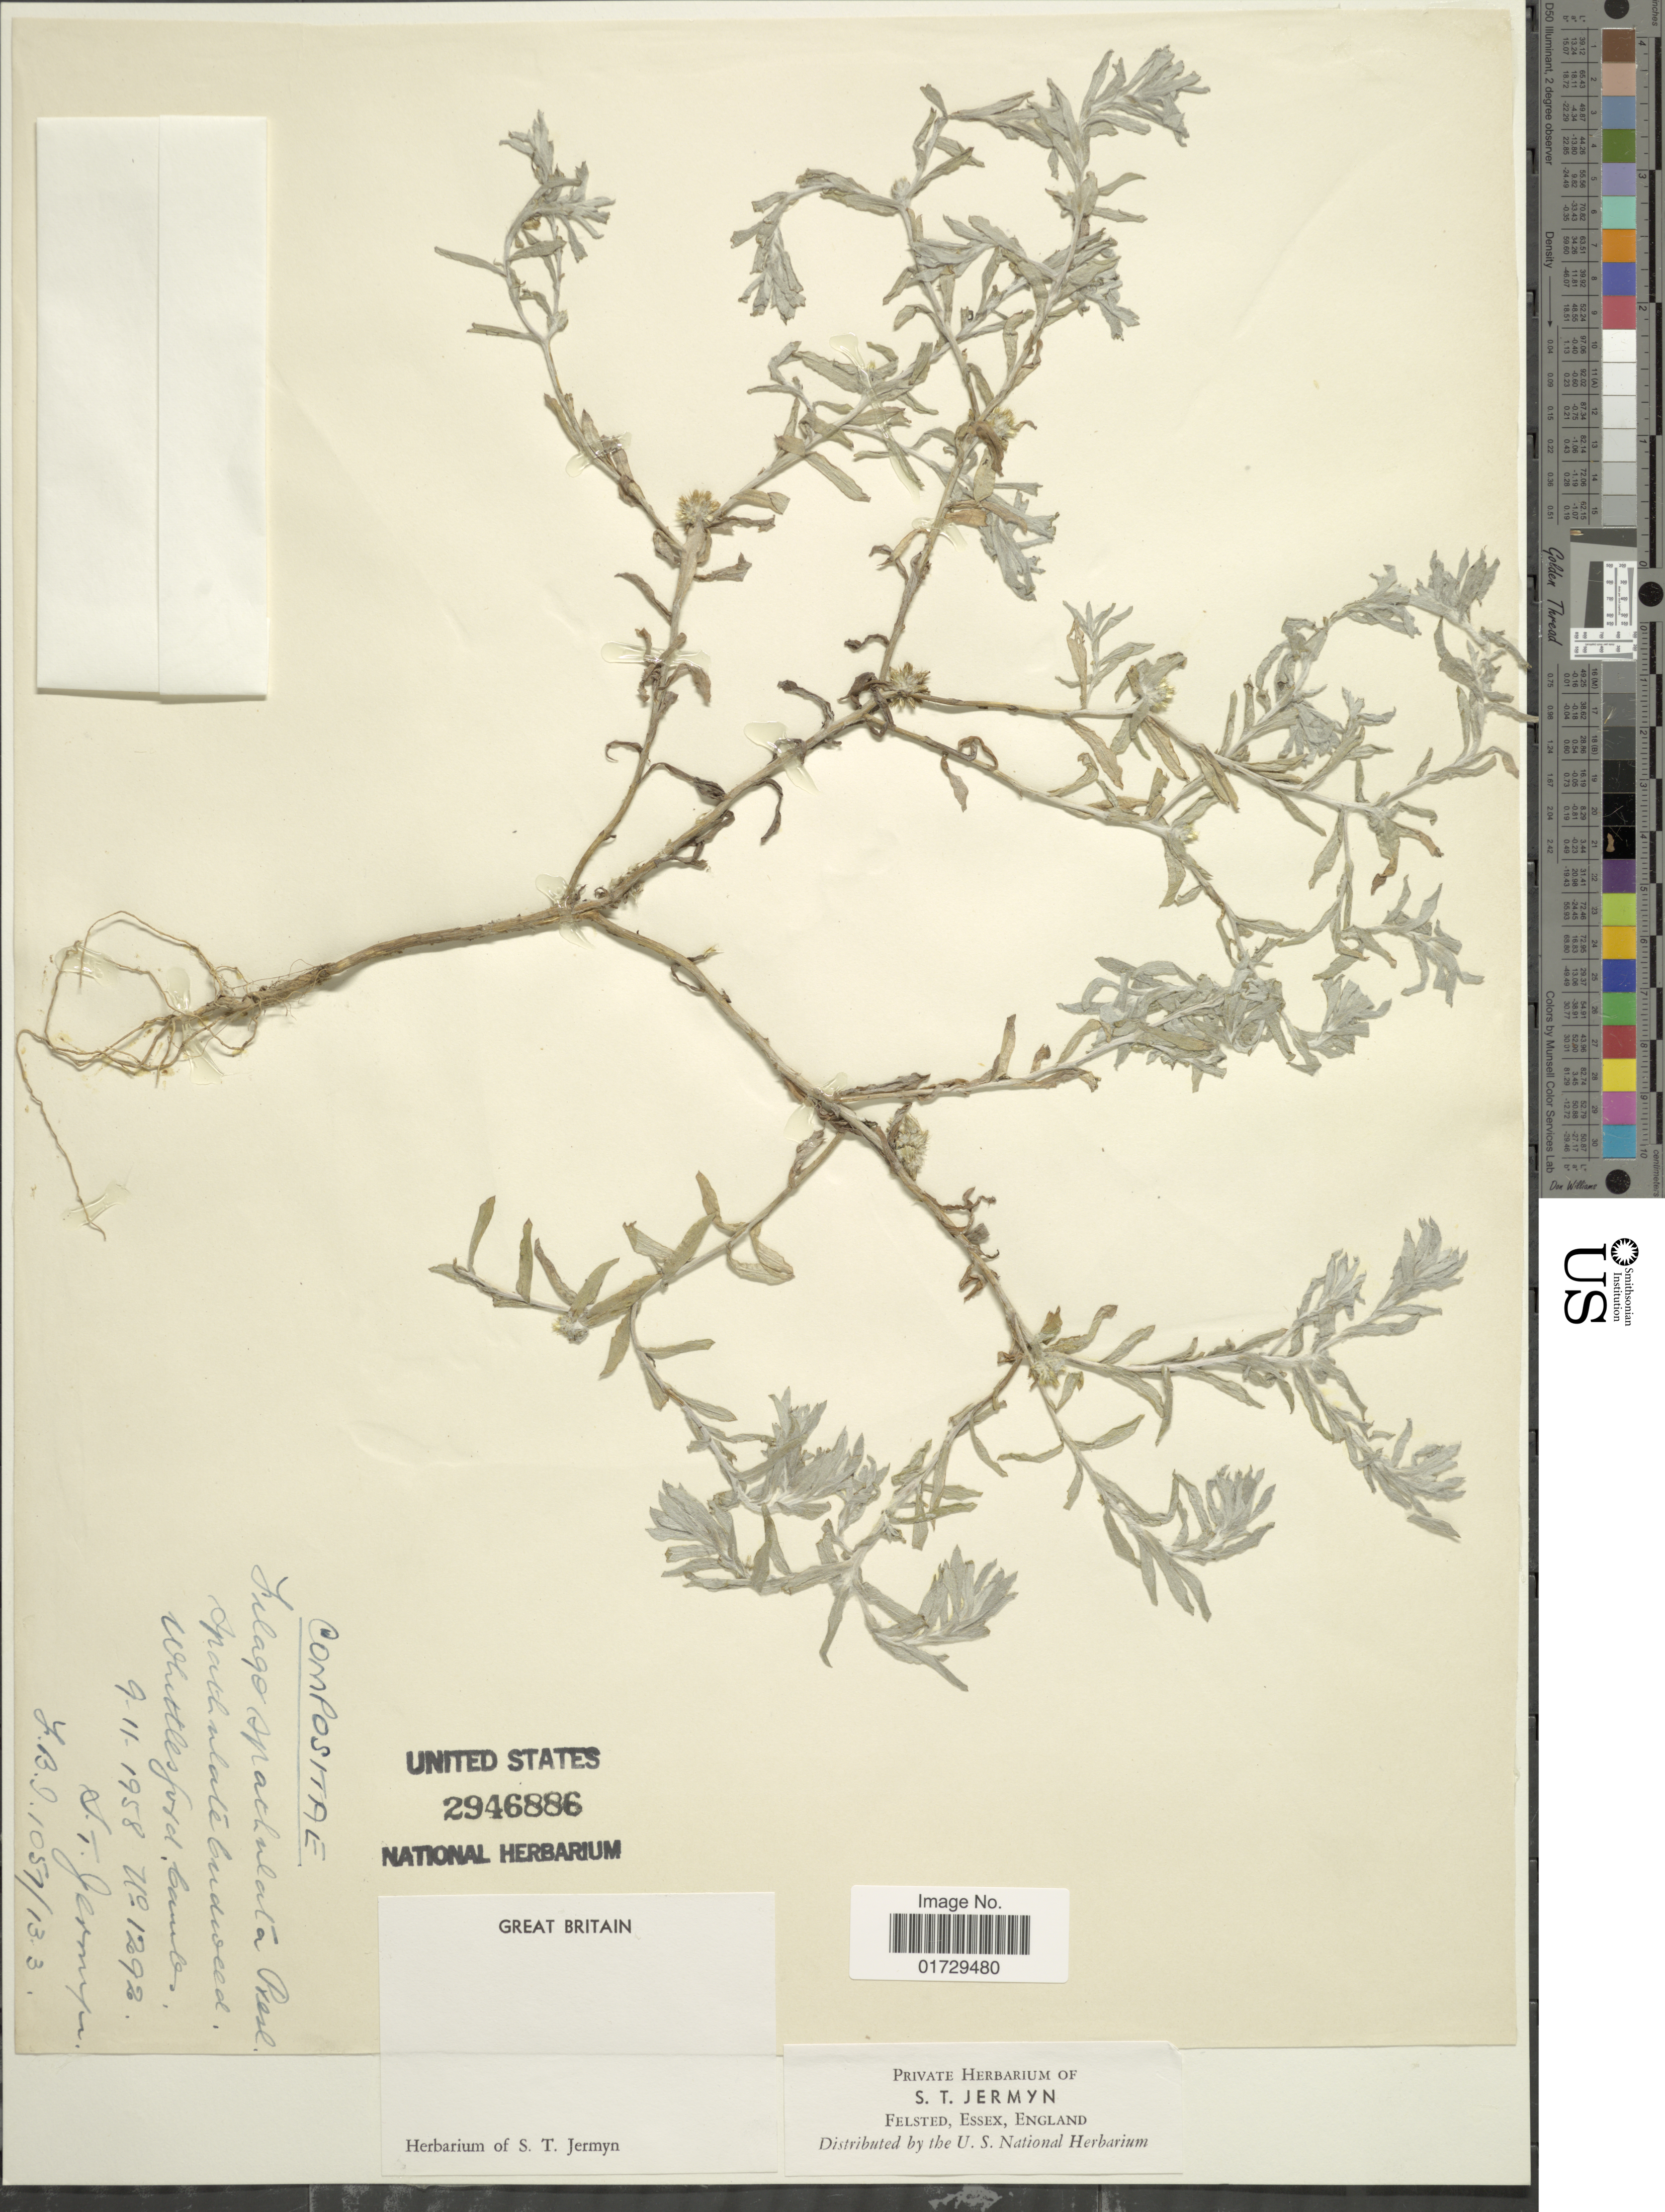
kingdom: Plantae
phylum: Tracheophyta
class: Magnoliopsida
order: Asterales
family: Asteraceae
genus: Filago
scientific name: Filago spathulata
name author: C. Presl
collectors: S. Jermyn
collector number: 1292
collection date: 1958-11-09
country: United Kingdom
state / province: England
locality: Whittlesford, Cannes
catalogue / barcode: US 2946886